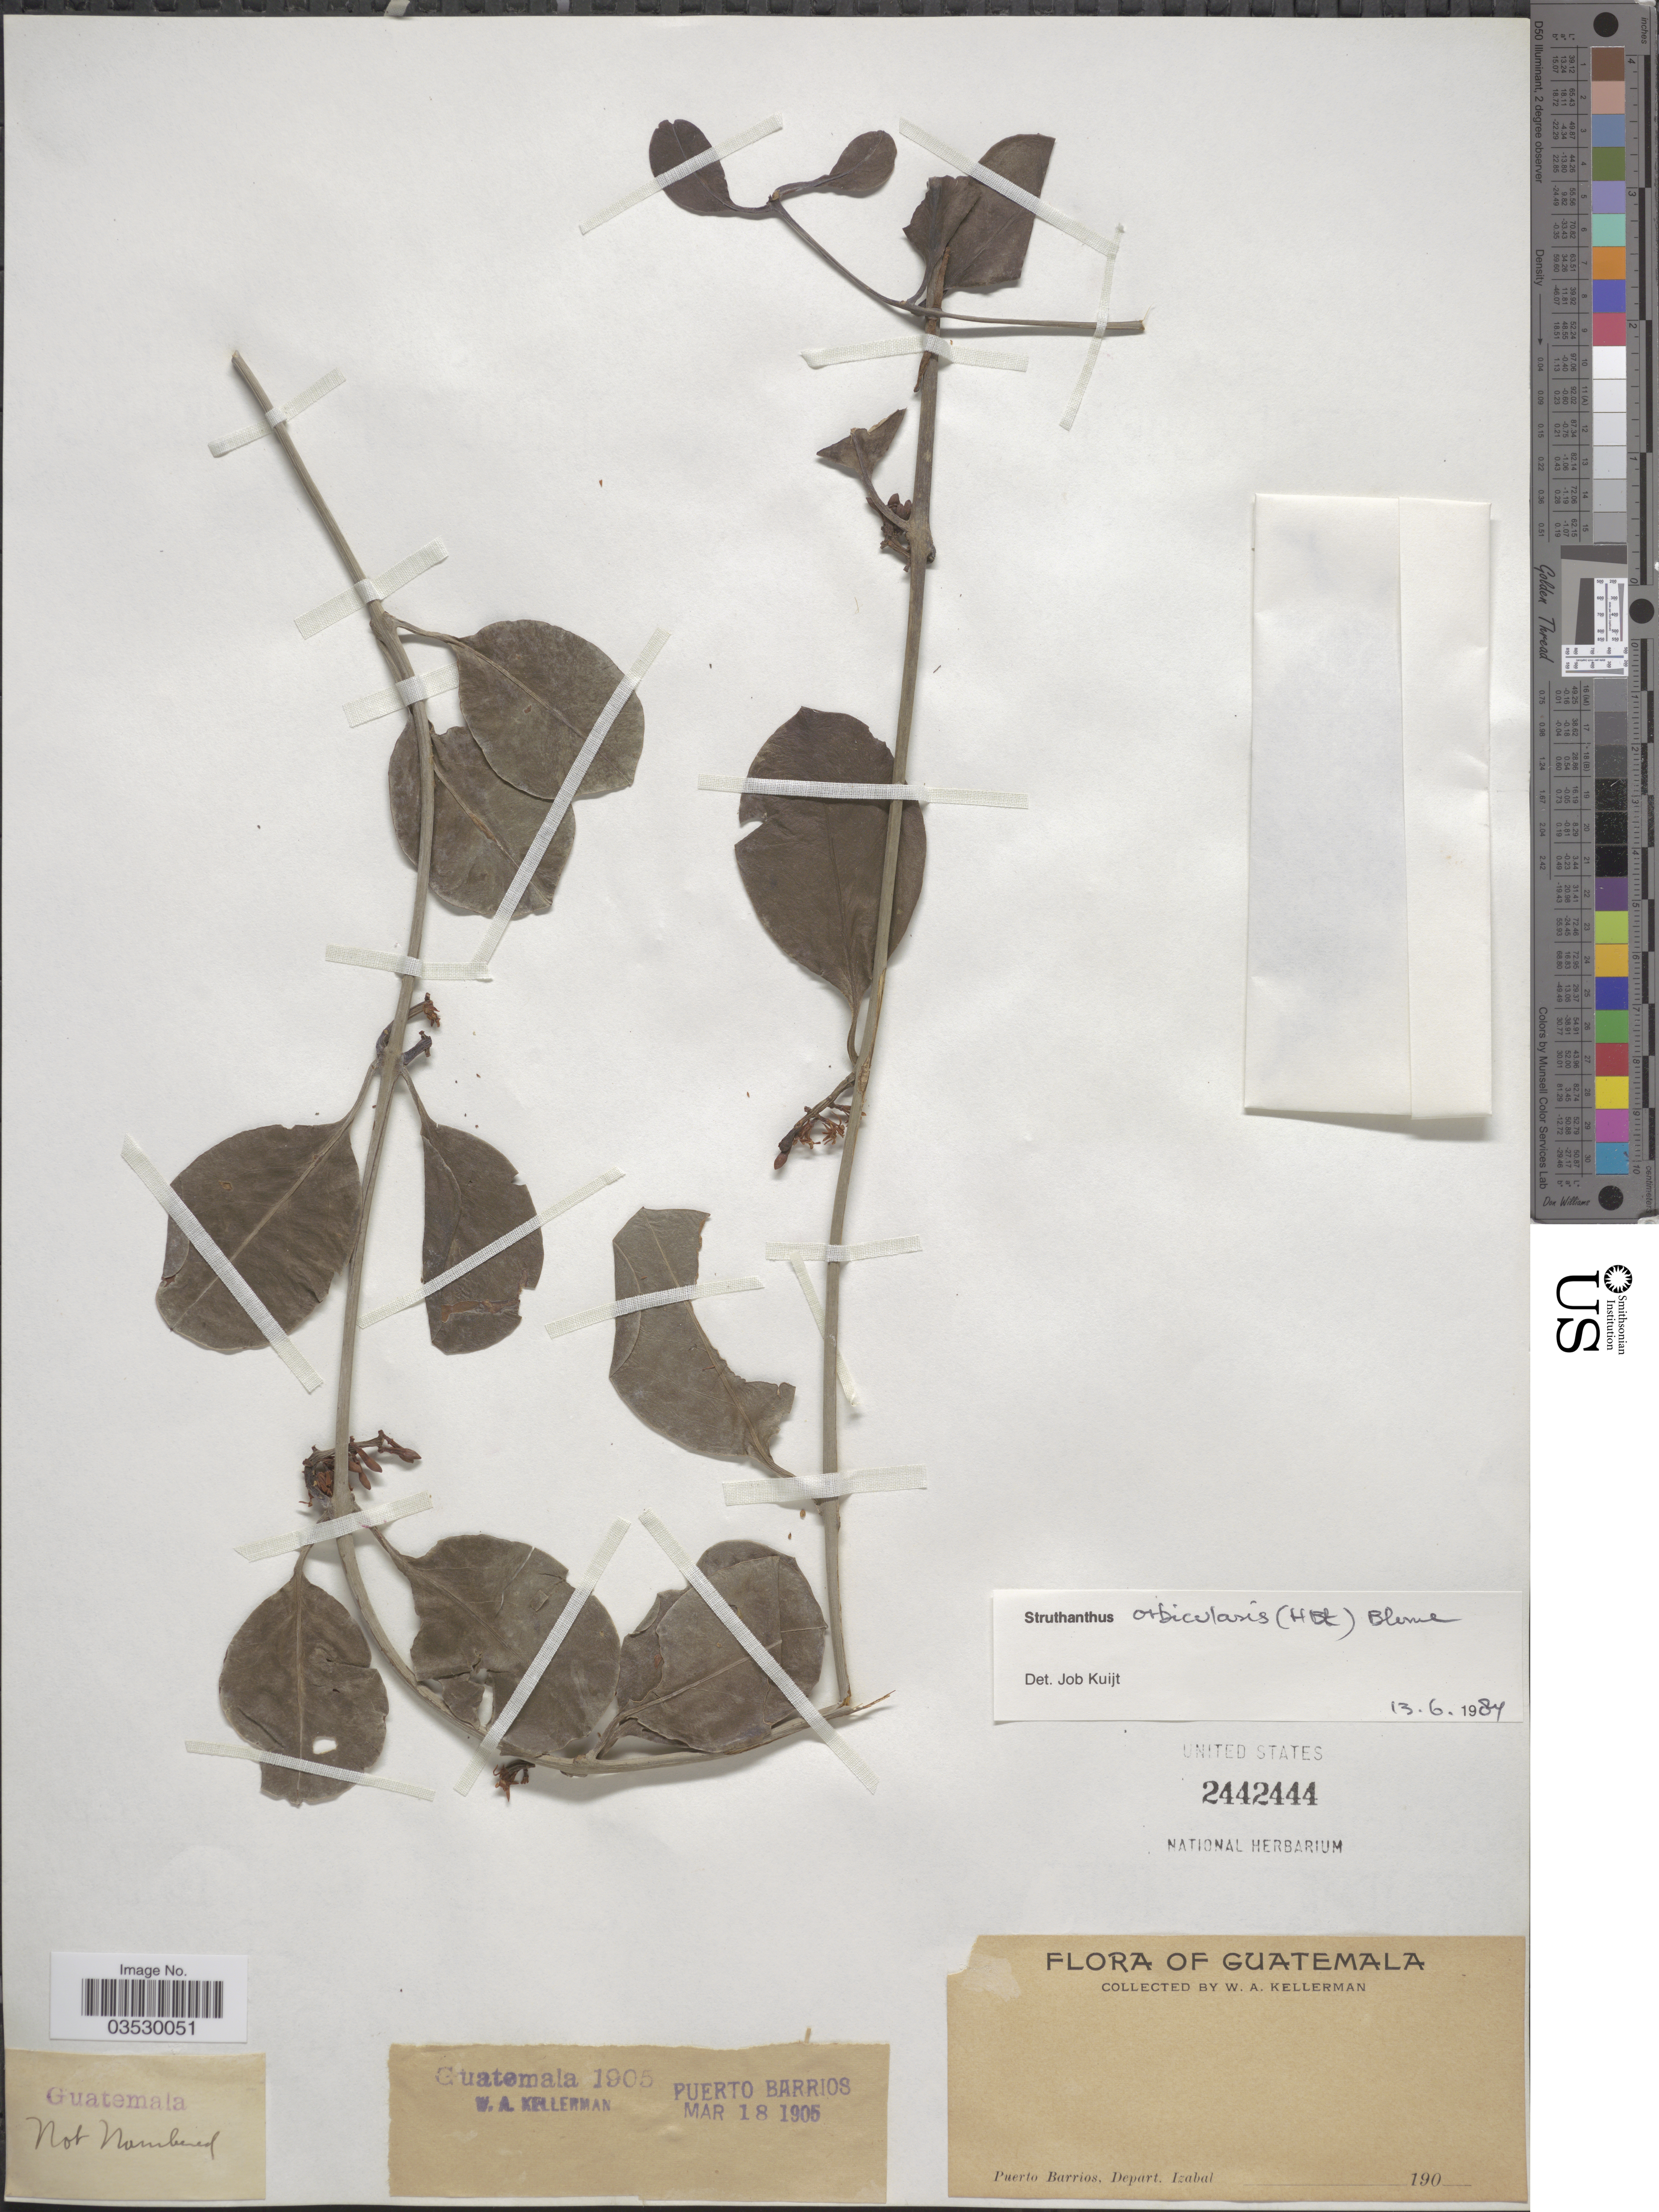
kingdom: Plantae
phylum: Tracheophyta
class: Magnoliopsida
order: Santalales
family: Loranthaceae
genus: Struthanthus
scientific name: Struthanthus orbicularis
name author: (Kunth) Blume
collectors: W. Kellerman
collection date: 1905-03-18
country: Guatemala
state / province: Izabal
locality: Puerto Barrios, Depart. Izabal.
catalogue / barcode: US 2442444